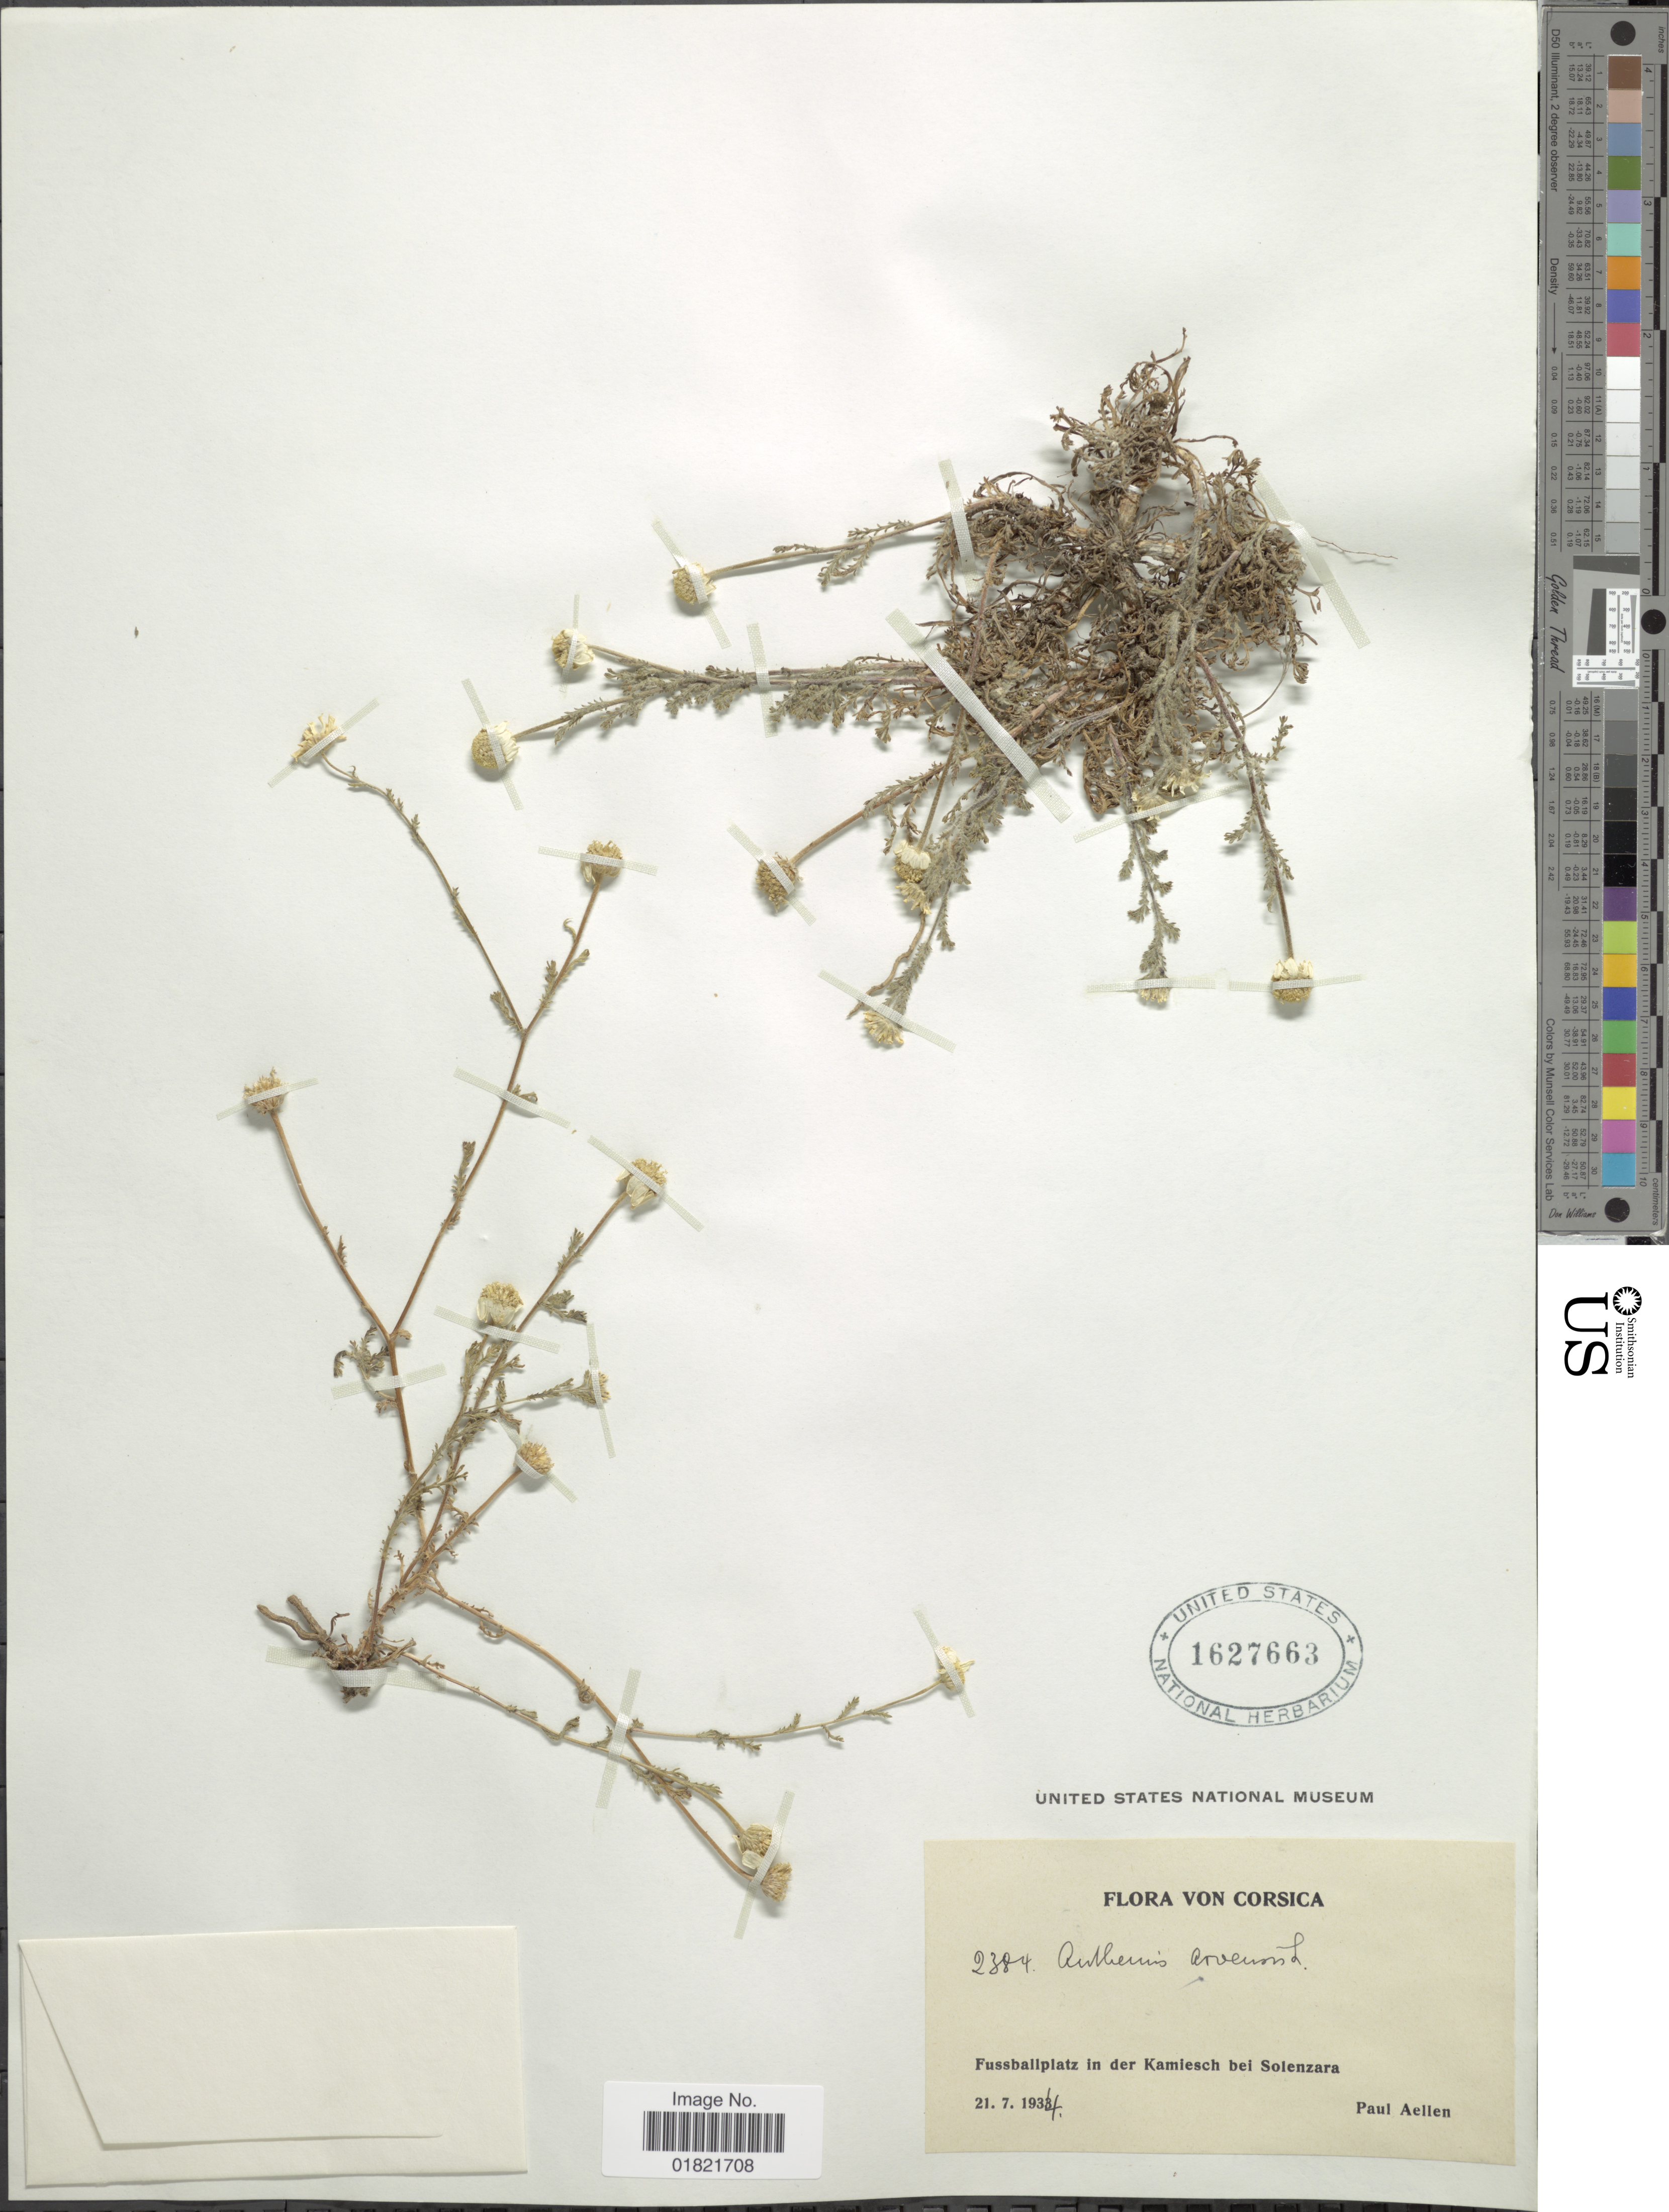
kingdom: Plantae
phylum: Tracheophyta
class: Magnoliopsida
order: Asterales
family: Asteraceae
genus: Anthemis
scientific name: Anthemis arvensis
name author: L.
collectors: P. Aellen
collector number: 2384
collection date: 1934-07-21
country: France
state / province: Corsica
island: Corse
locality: Fussballplatz in der Kamiesch bei Solenzara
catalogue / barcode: US 1627663